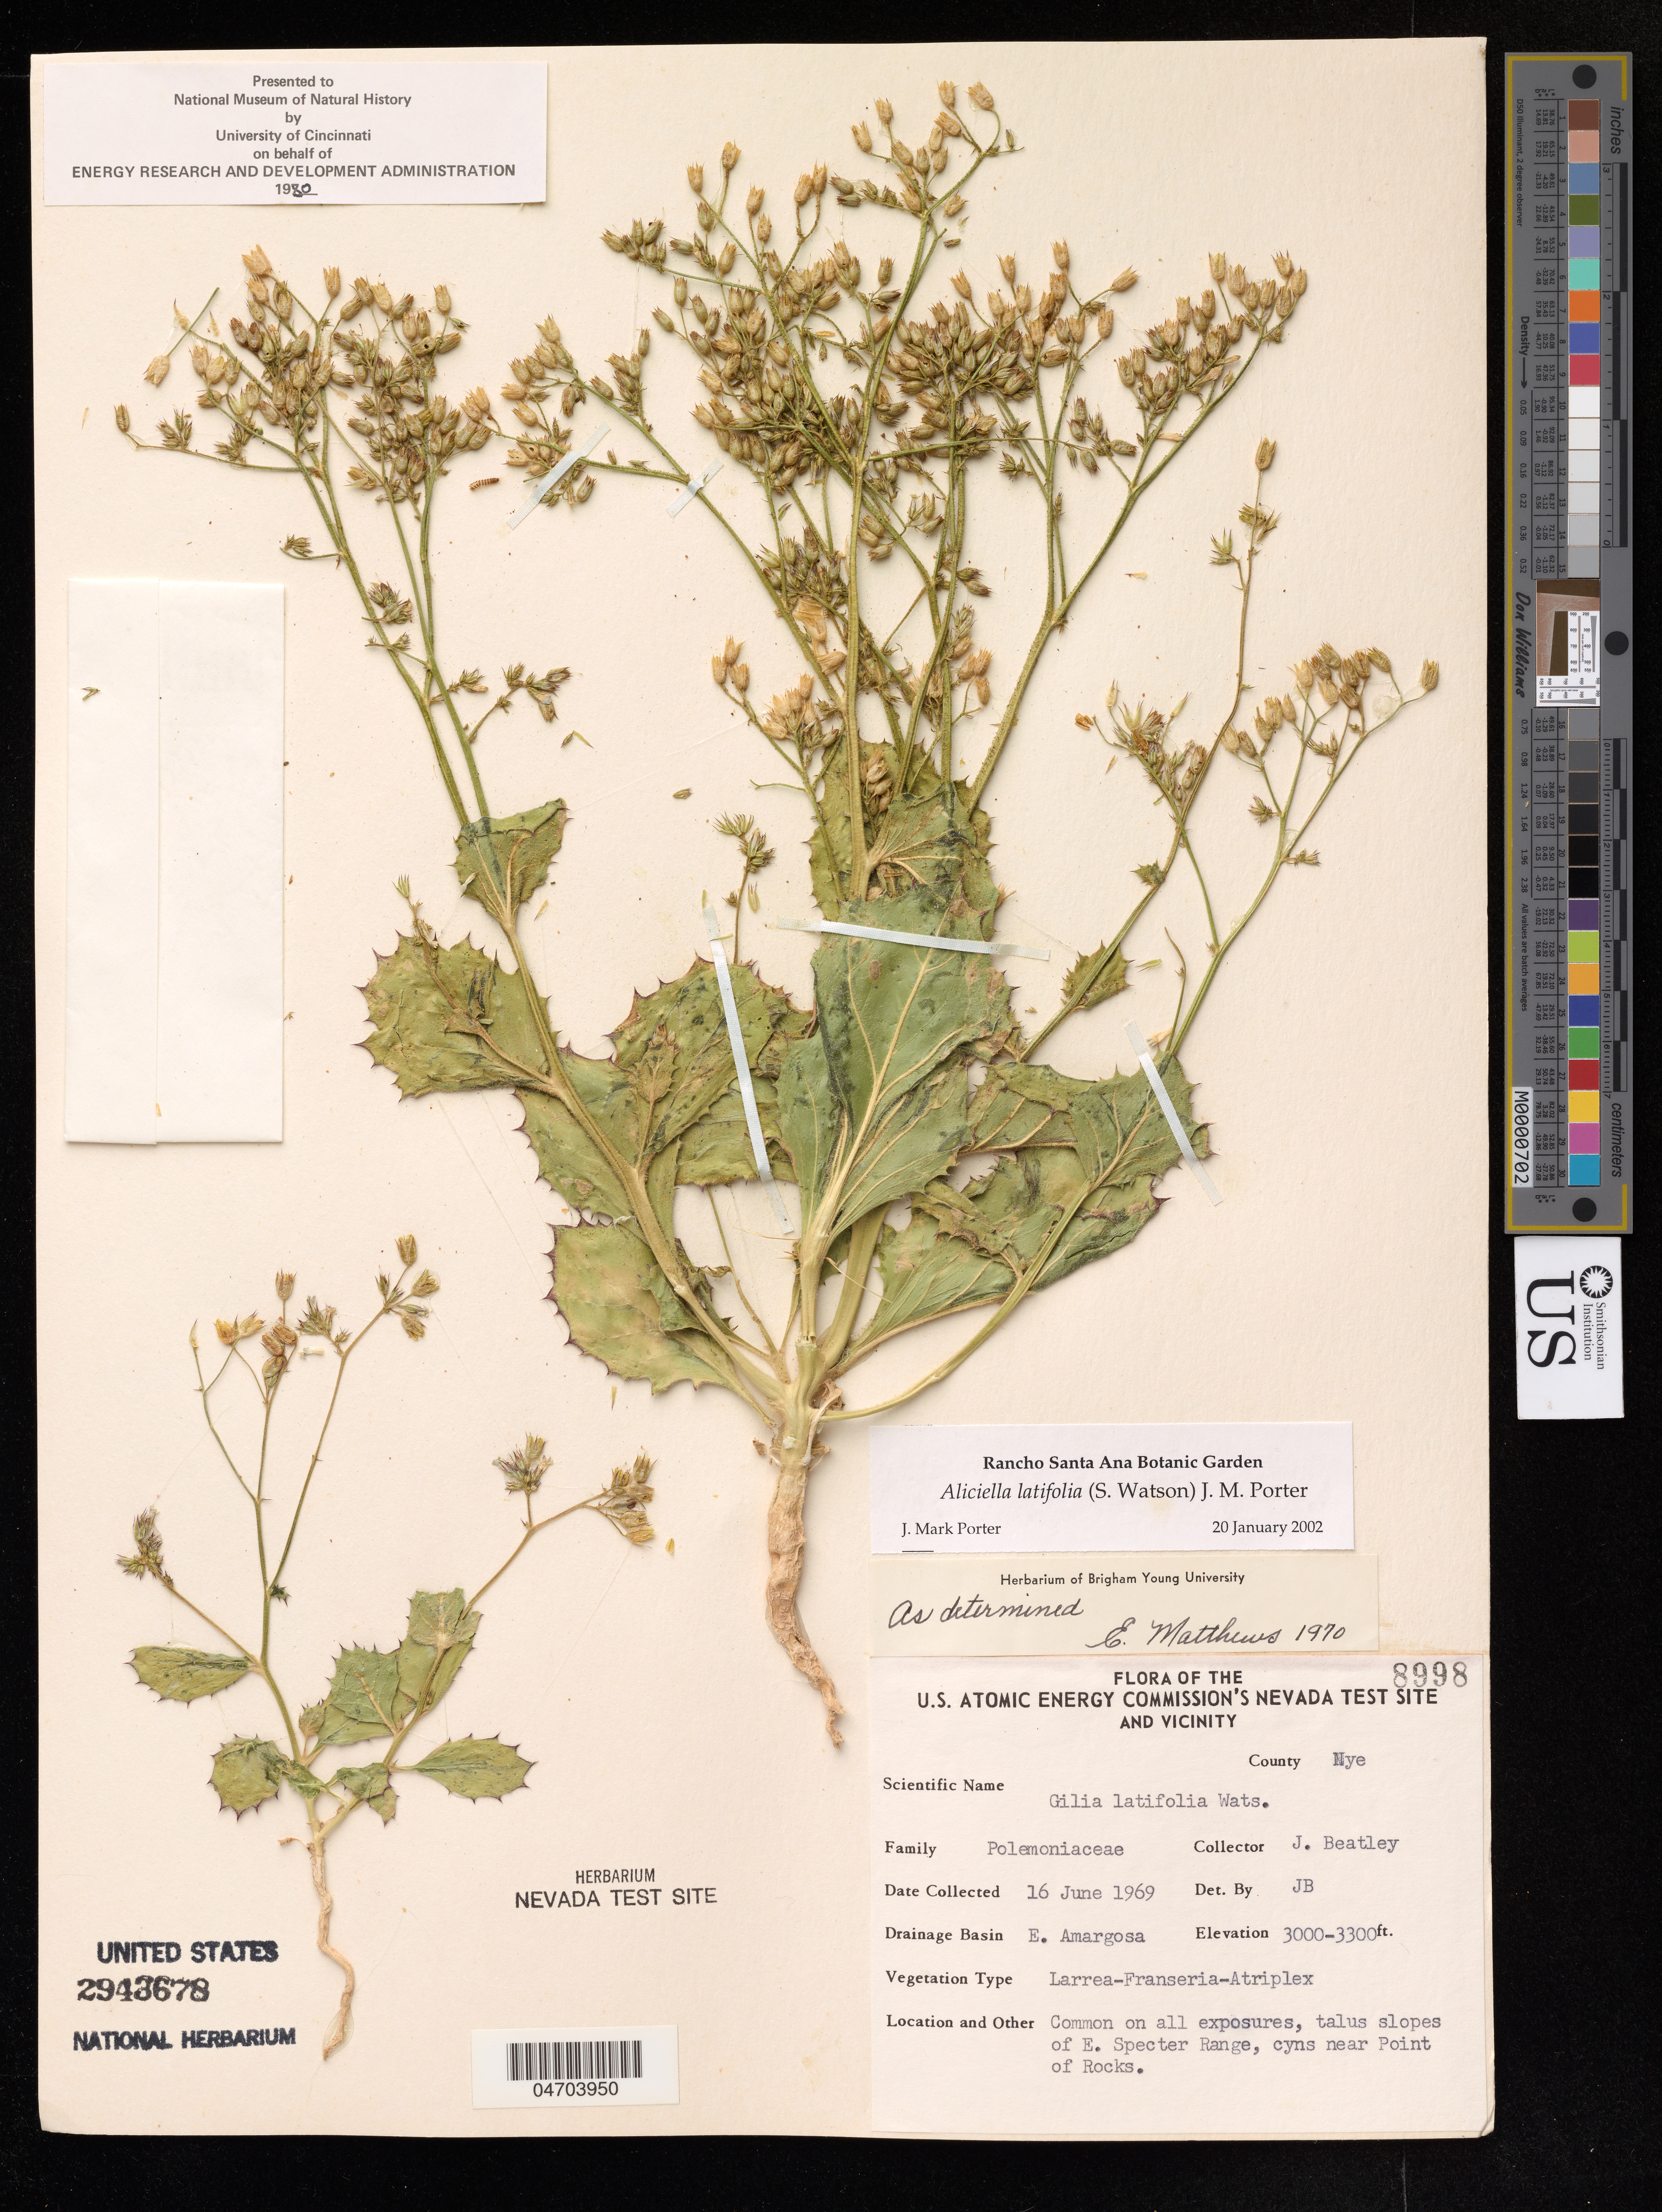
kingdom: Plantae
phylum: Tracheophyta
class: Magnoliopsida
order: Ericales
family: Polemoniaceae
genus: Aliciella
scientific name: Aliciella latifolia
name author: (S. Watson) J.M. Porter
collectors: J. Beatley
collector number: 8998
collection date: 1969-06-16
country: United States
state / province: Nevada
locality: Talus slopes of E. Specter Range, cyns near Point of Rocks.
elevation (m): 914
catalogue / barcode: US 2943678